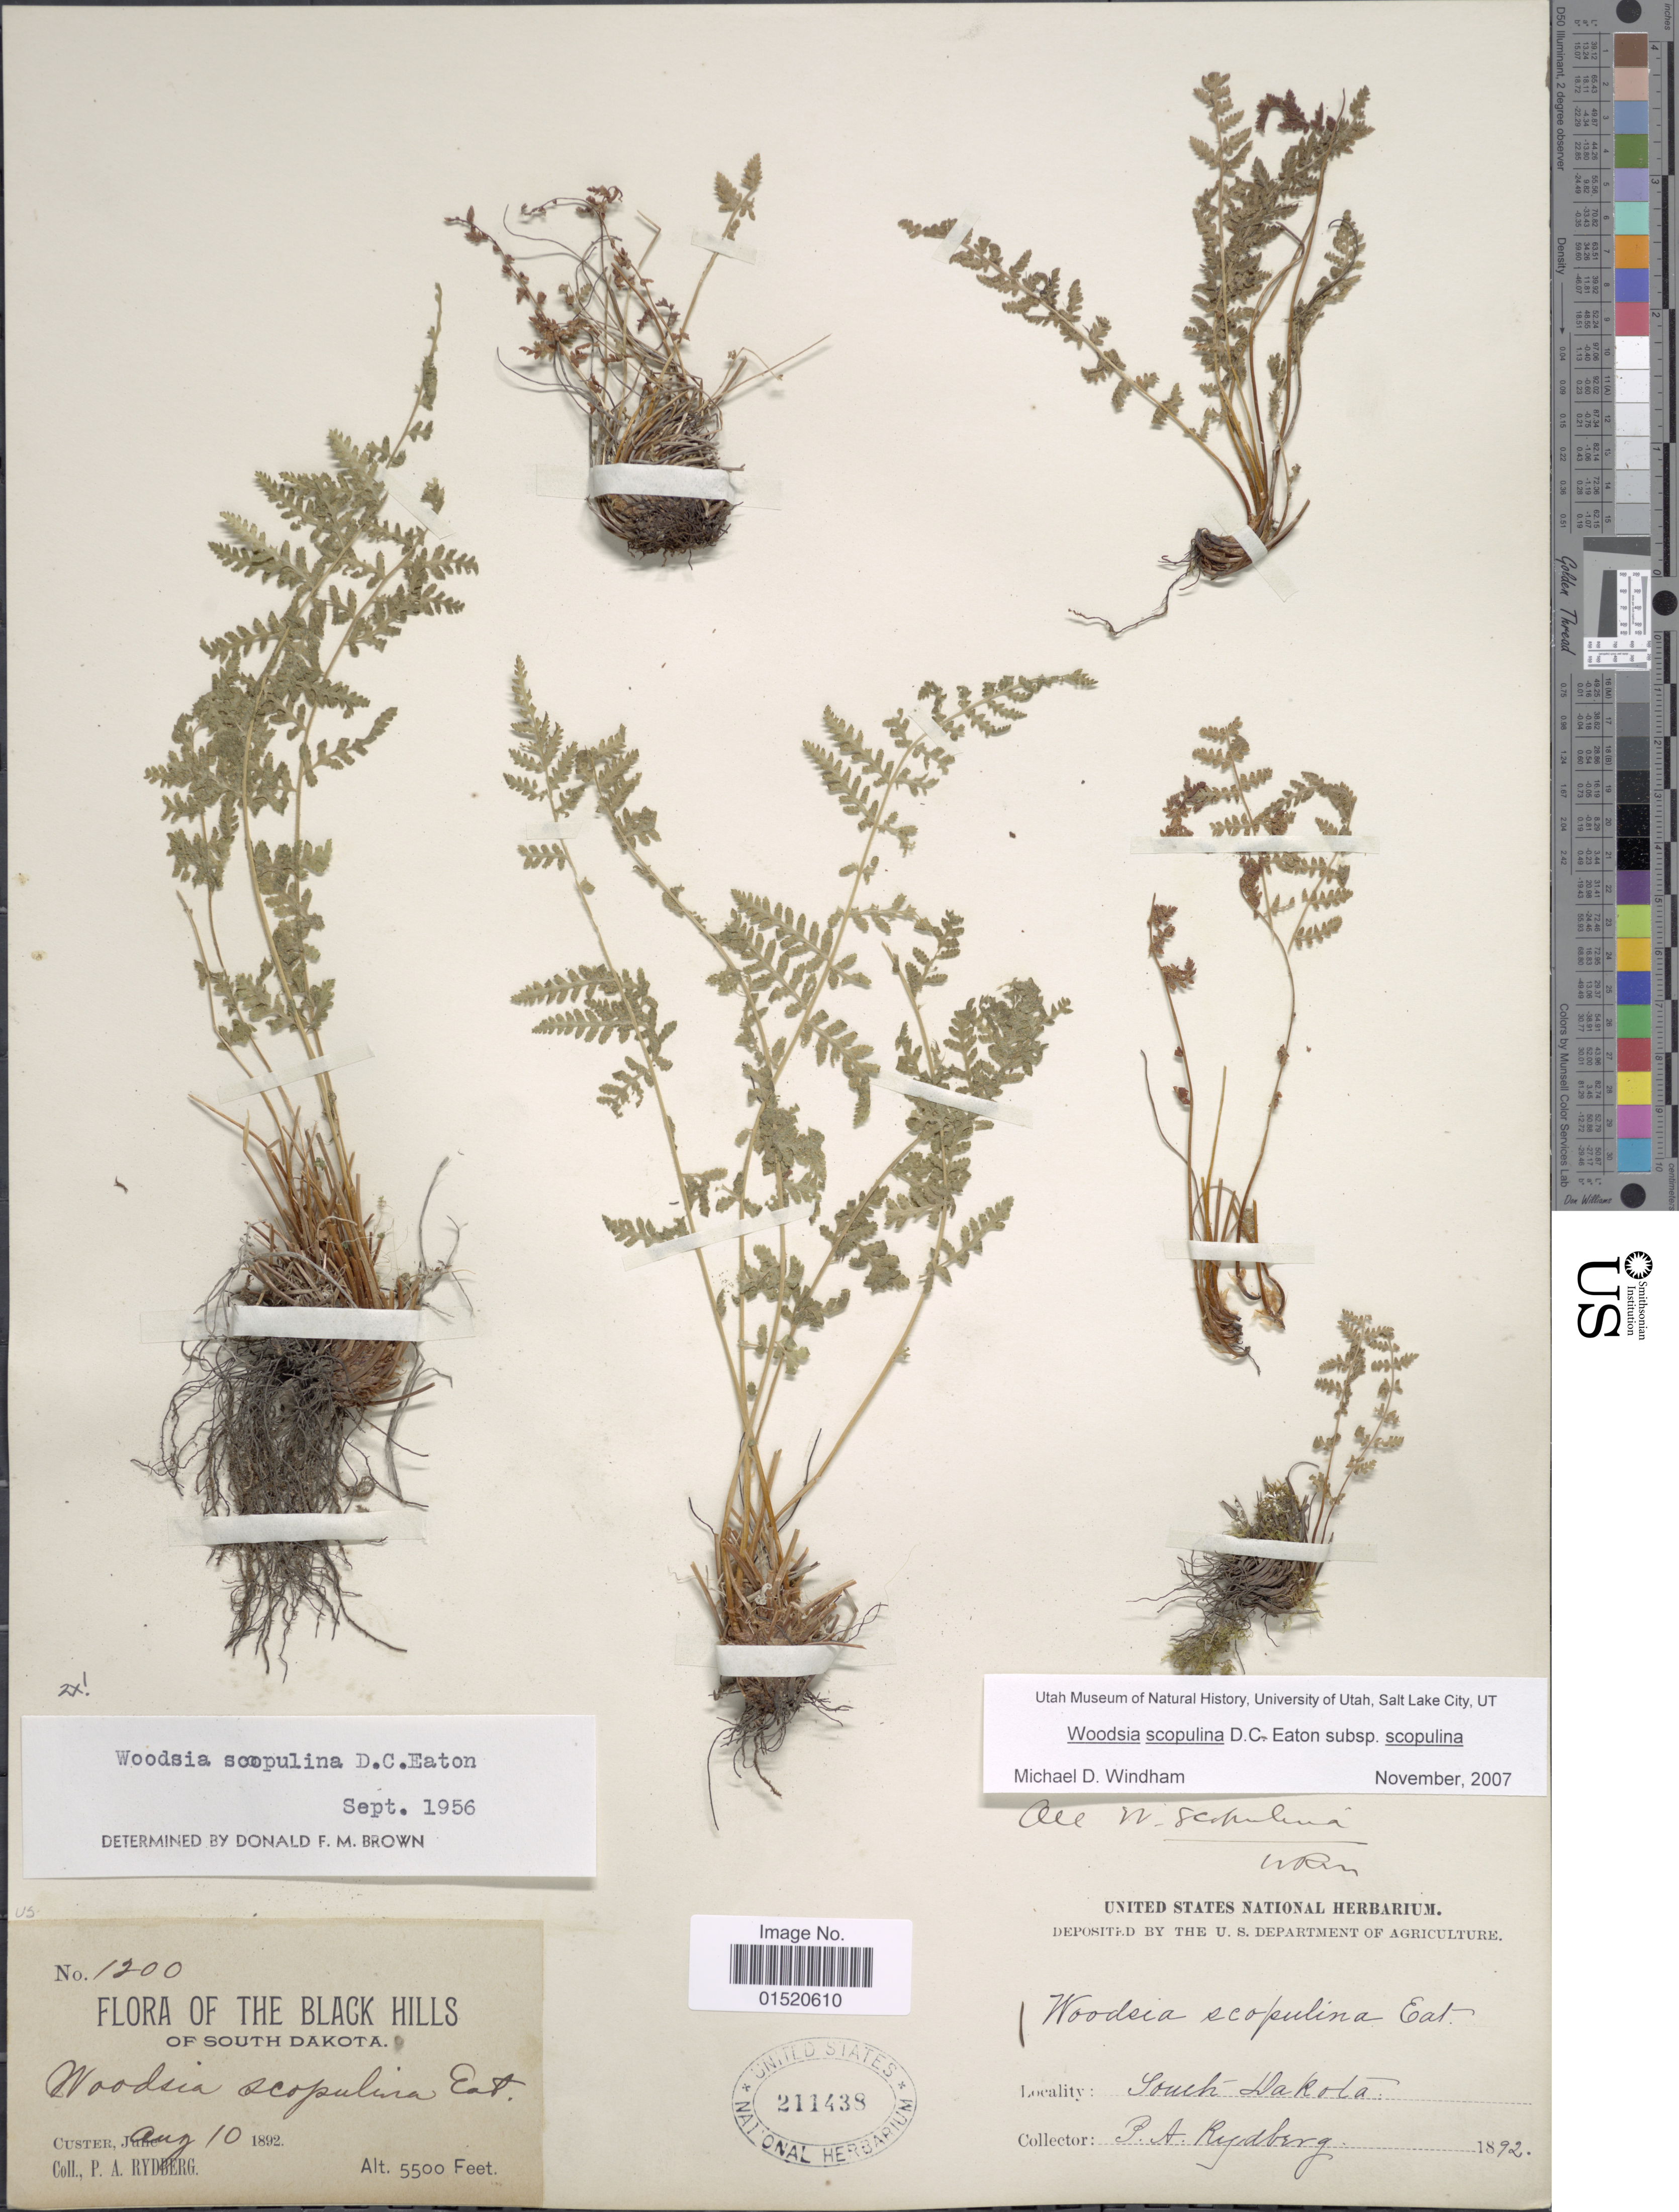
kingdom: Plantae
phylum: Tracheophyta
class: Polypodiopsida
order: Polypodiales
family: Woodsiaceae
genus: Woodsia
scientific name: Woodsia scopulina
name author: D.C. Eaton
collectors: P. A. Rydberg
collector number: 1200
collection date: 1892-08-10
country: United States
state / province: South Dakota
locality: Black Hills, Custer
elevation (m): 1676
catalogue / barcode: US 211438